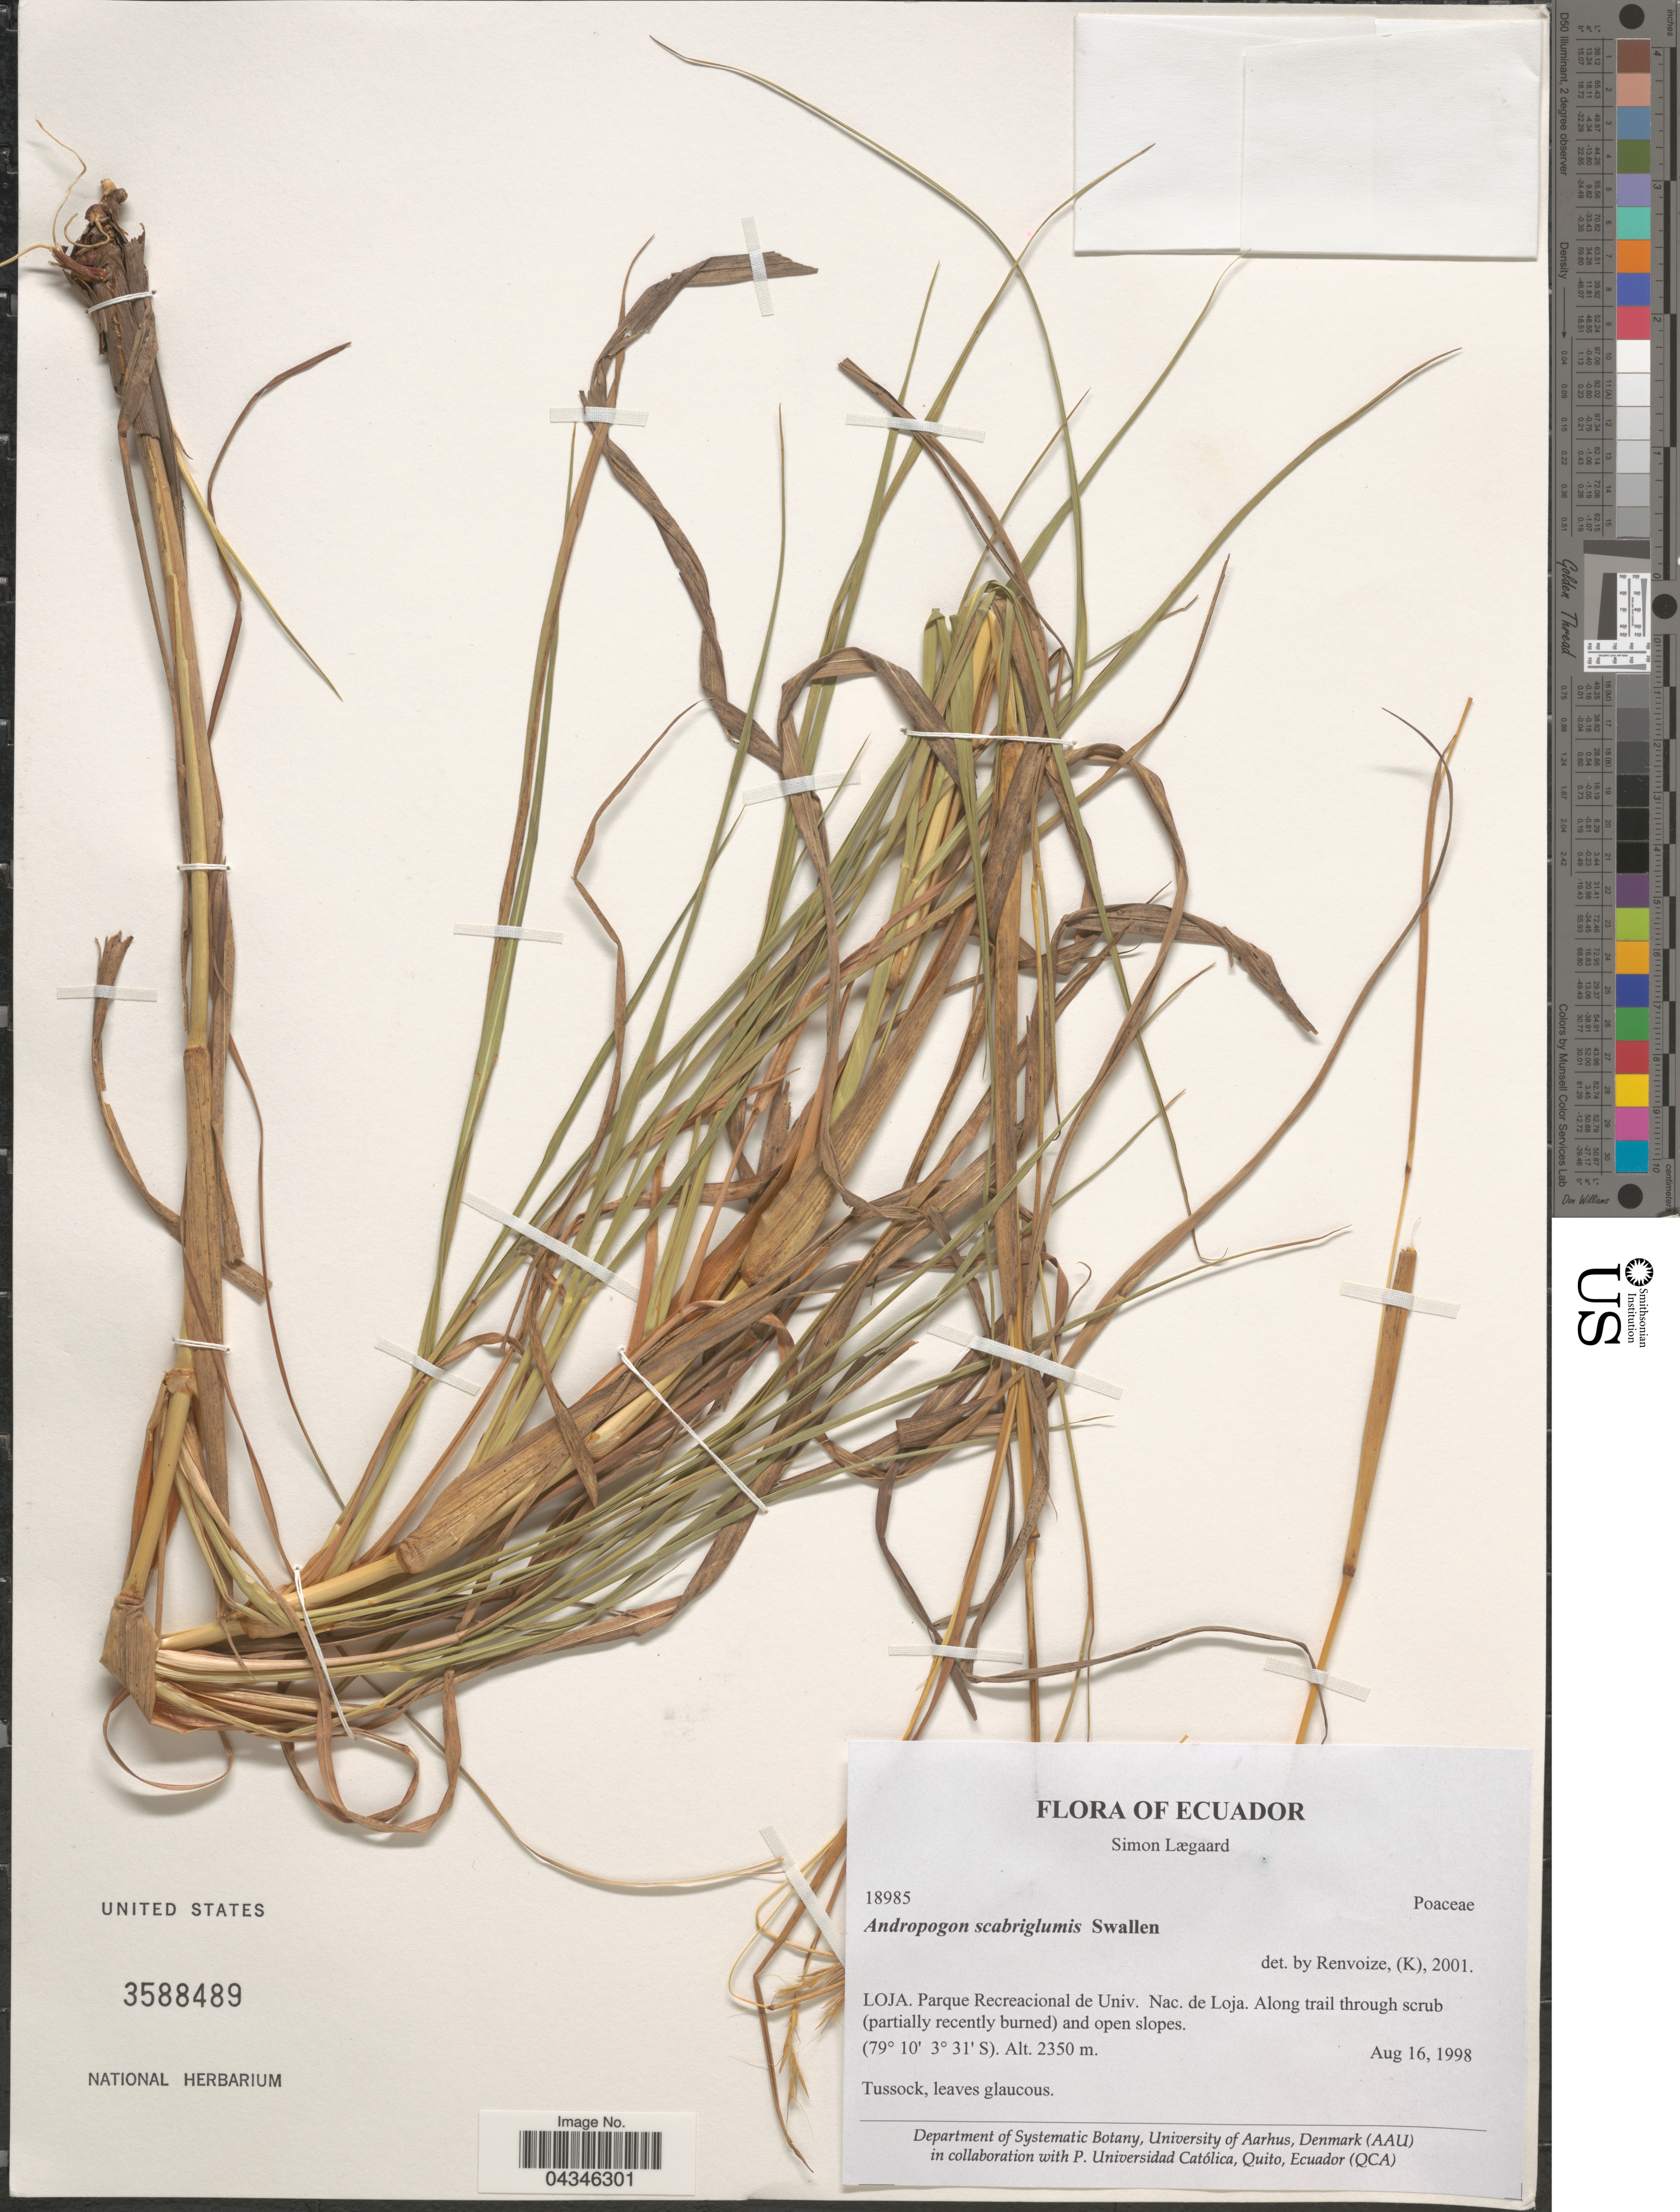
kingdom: Plantae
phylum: Tracheophyta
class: Liliopsida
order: Poales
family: Poaceae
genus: Andropogon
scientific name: Andropogon scabriglumis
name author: Swallen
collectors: S. Lægaard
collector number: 18985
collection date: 1998-08-16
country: Ecuador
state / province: Loja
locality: Parque Recreacional de Univ. Nac. de Loja. Along trail through scrub (partially recently burned) and open slopes.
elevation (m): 2350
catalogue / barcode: US 3588489